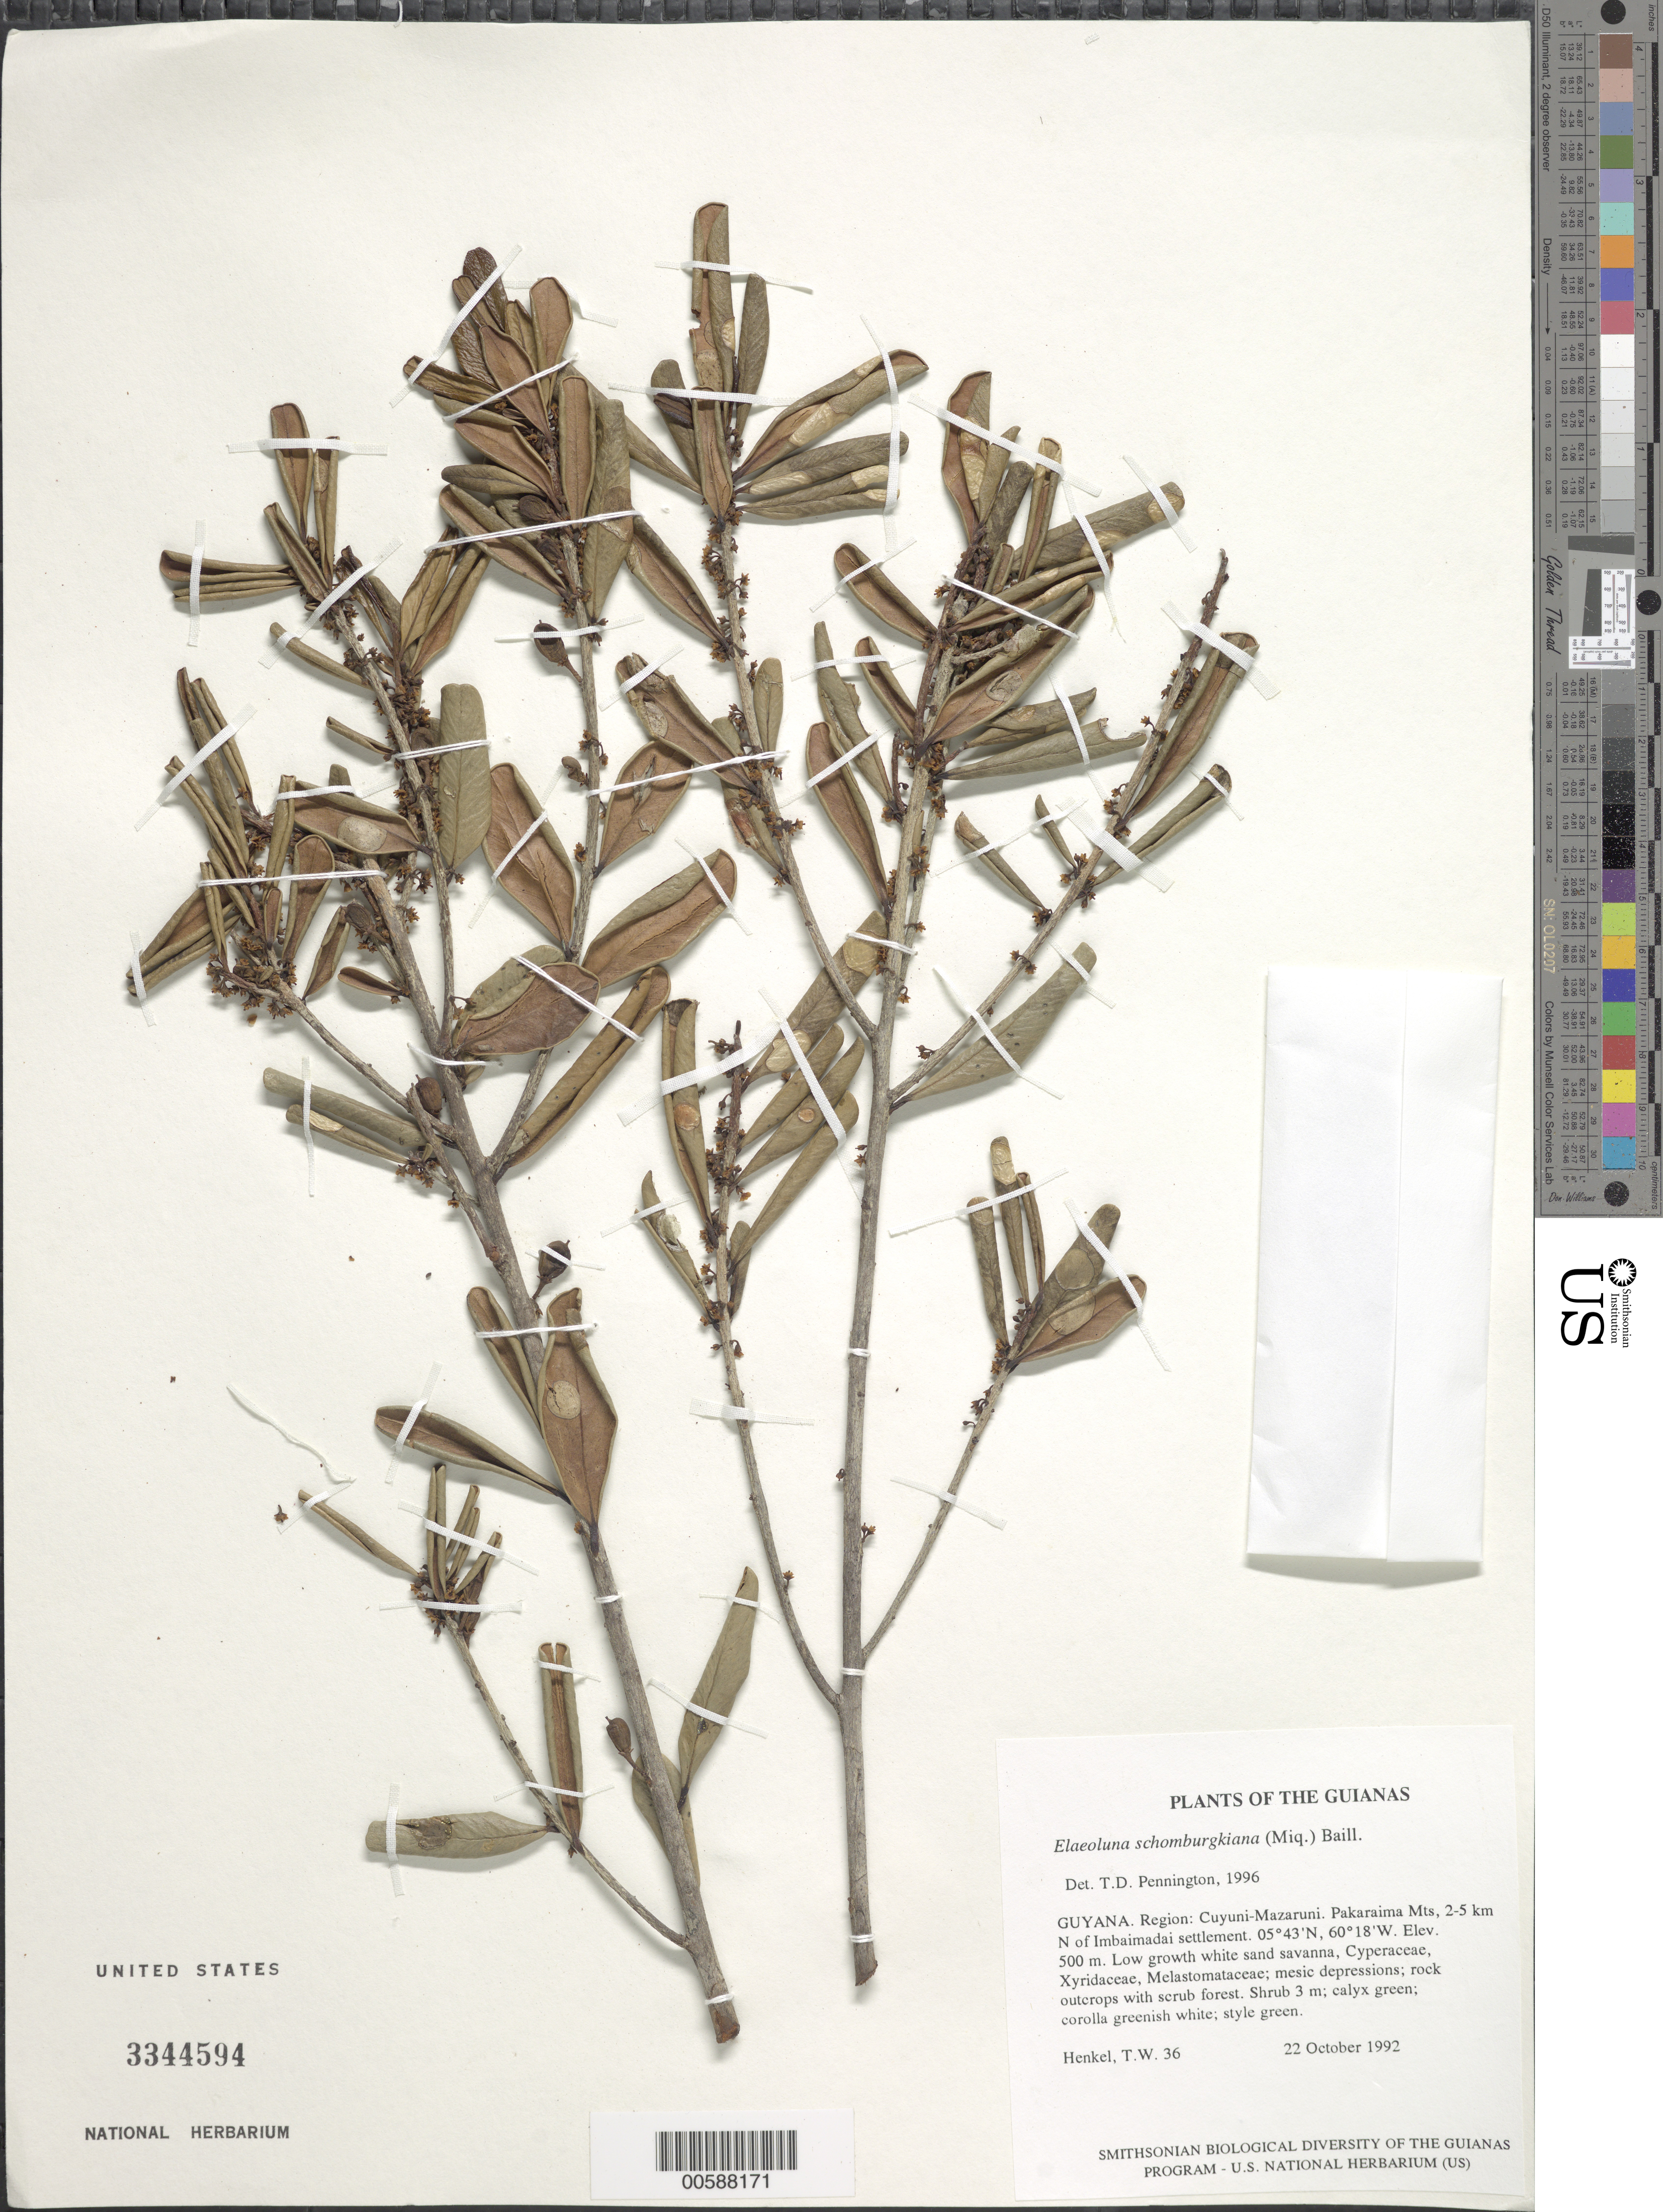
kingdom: Plantae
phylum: Tracheophyta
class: Magnoliopsida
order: Ericales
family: Sapotaceae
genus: Elaeoluma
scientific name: Elaeoluma schomburgkiana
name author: (Miq.) Baill.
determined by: Pennington, T. D., (K)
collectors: T. Henkel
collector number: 36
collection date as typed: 22 October 1992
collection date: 1992-10-22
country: Guyana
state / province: Cuyuni-Mazaruni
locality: Pakaraima Mts, 2-5 km N of Imbaimadai settlement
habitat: Low growth white sand savanna, Cyperaceae, Xyridaceae, Melastomataceae; mesic depressions; rock outcrops with scrub forest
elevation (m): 500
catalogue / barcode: US 3344594